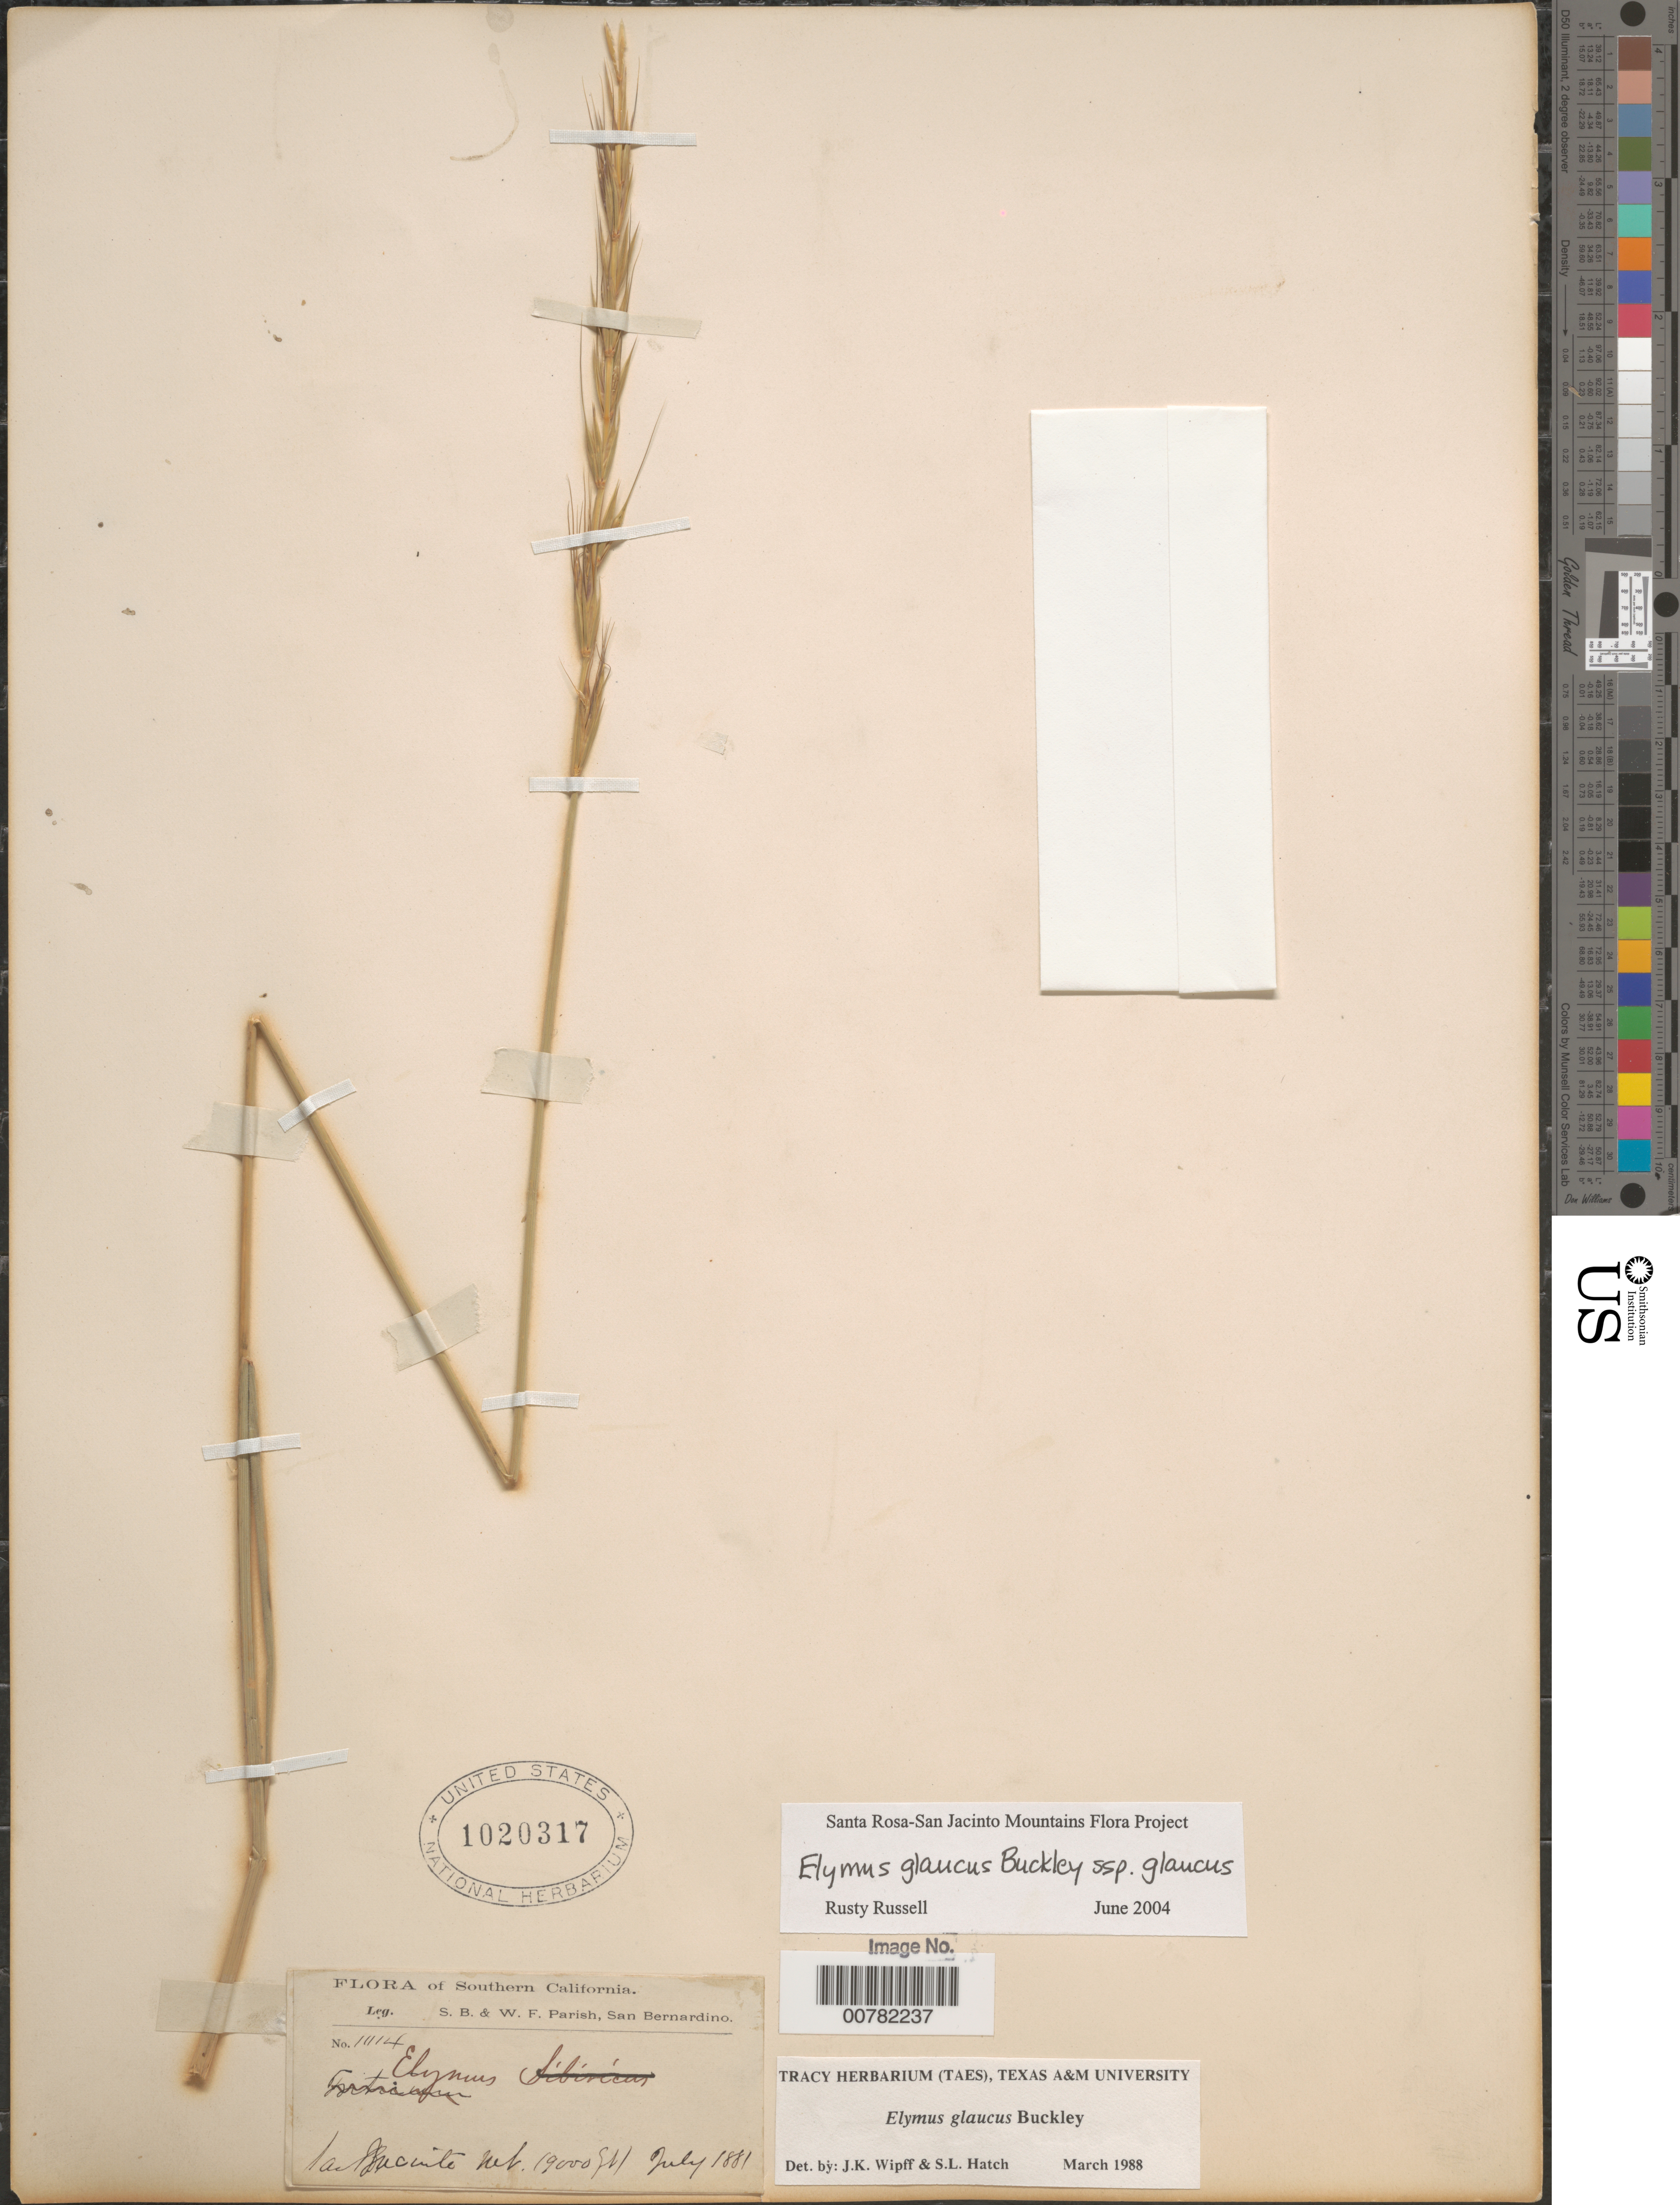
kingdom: Plantae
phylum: Tracheophyta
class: Liliopsida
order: Poales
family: Poaceae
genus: Elymus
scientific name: Elymus glaucus subsp. glaucus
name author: Buckley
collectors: S. B. Parish & W. F. Parish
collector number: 11114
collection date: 1881-07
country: United States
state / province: California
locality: Southern California. La Jacinta Mt.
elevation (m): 2743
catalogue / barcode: US 1020317